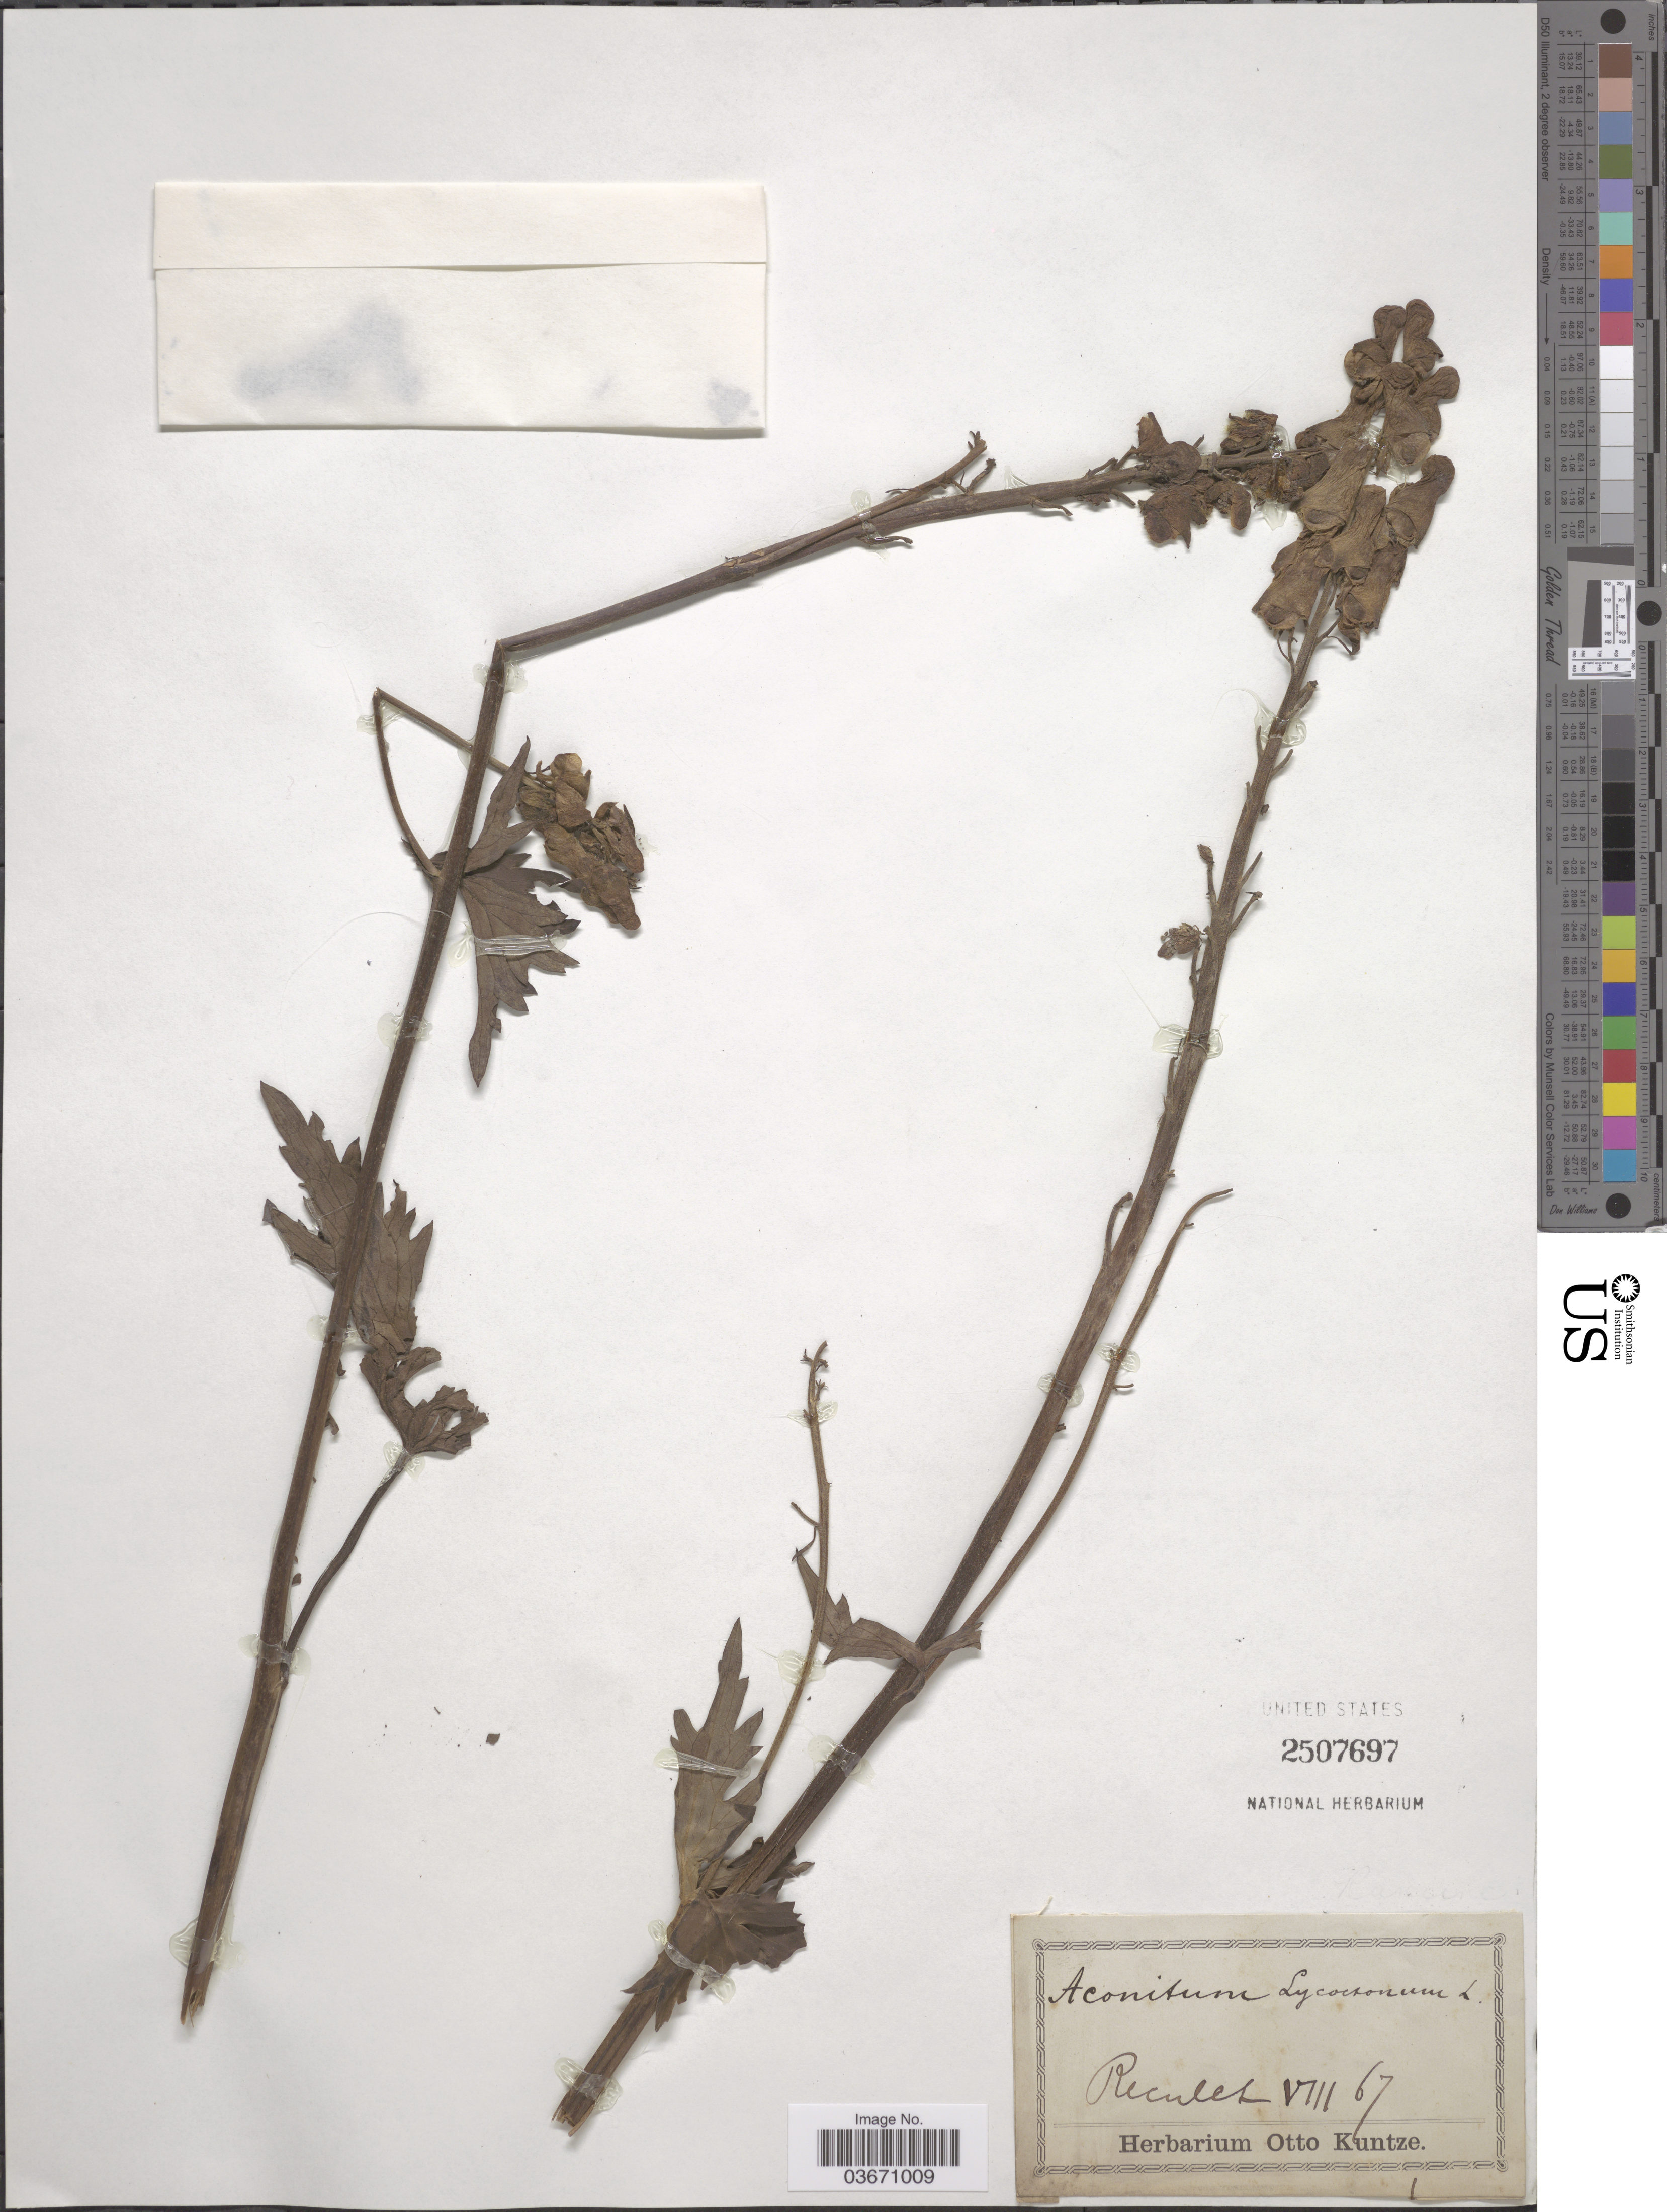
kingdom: Plantae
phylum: Tracheophyta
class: Magnoliopsida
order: Ranunculales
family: Ranunculaceae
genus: Aconitum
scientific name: Aconitum lycoctonum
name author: L.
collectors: ex herb. Otto Kuntze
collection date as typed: Transcribed d/m/y: /8/67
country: France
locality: Reculet.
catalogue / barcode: US 2507697